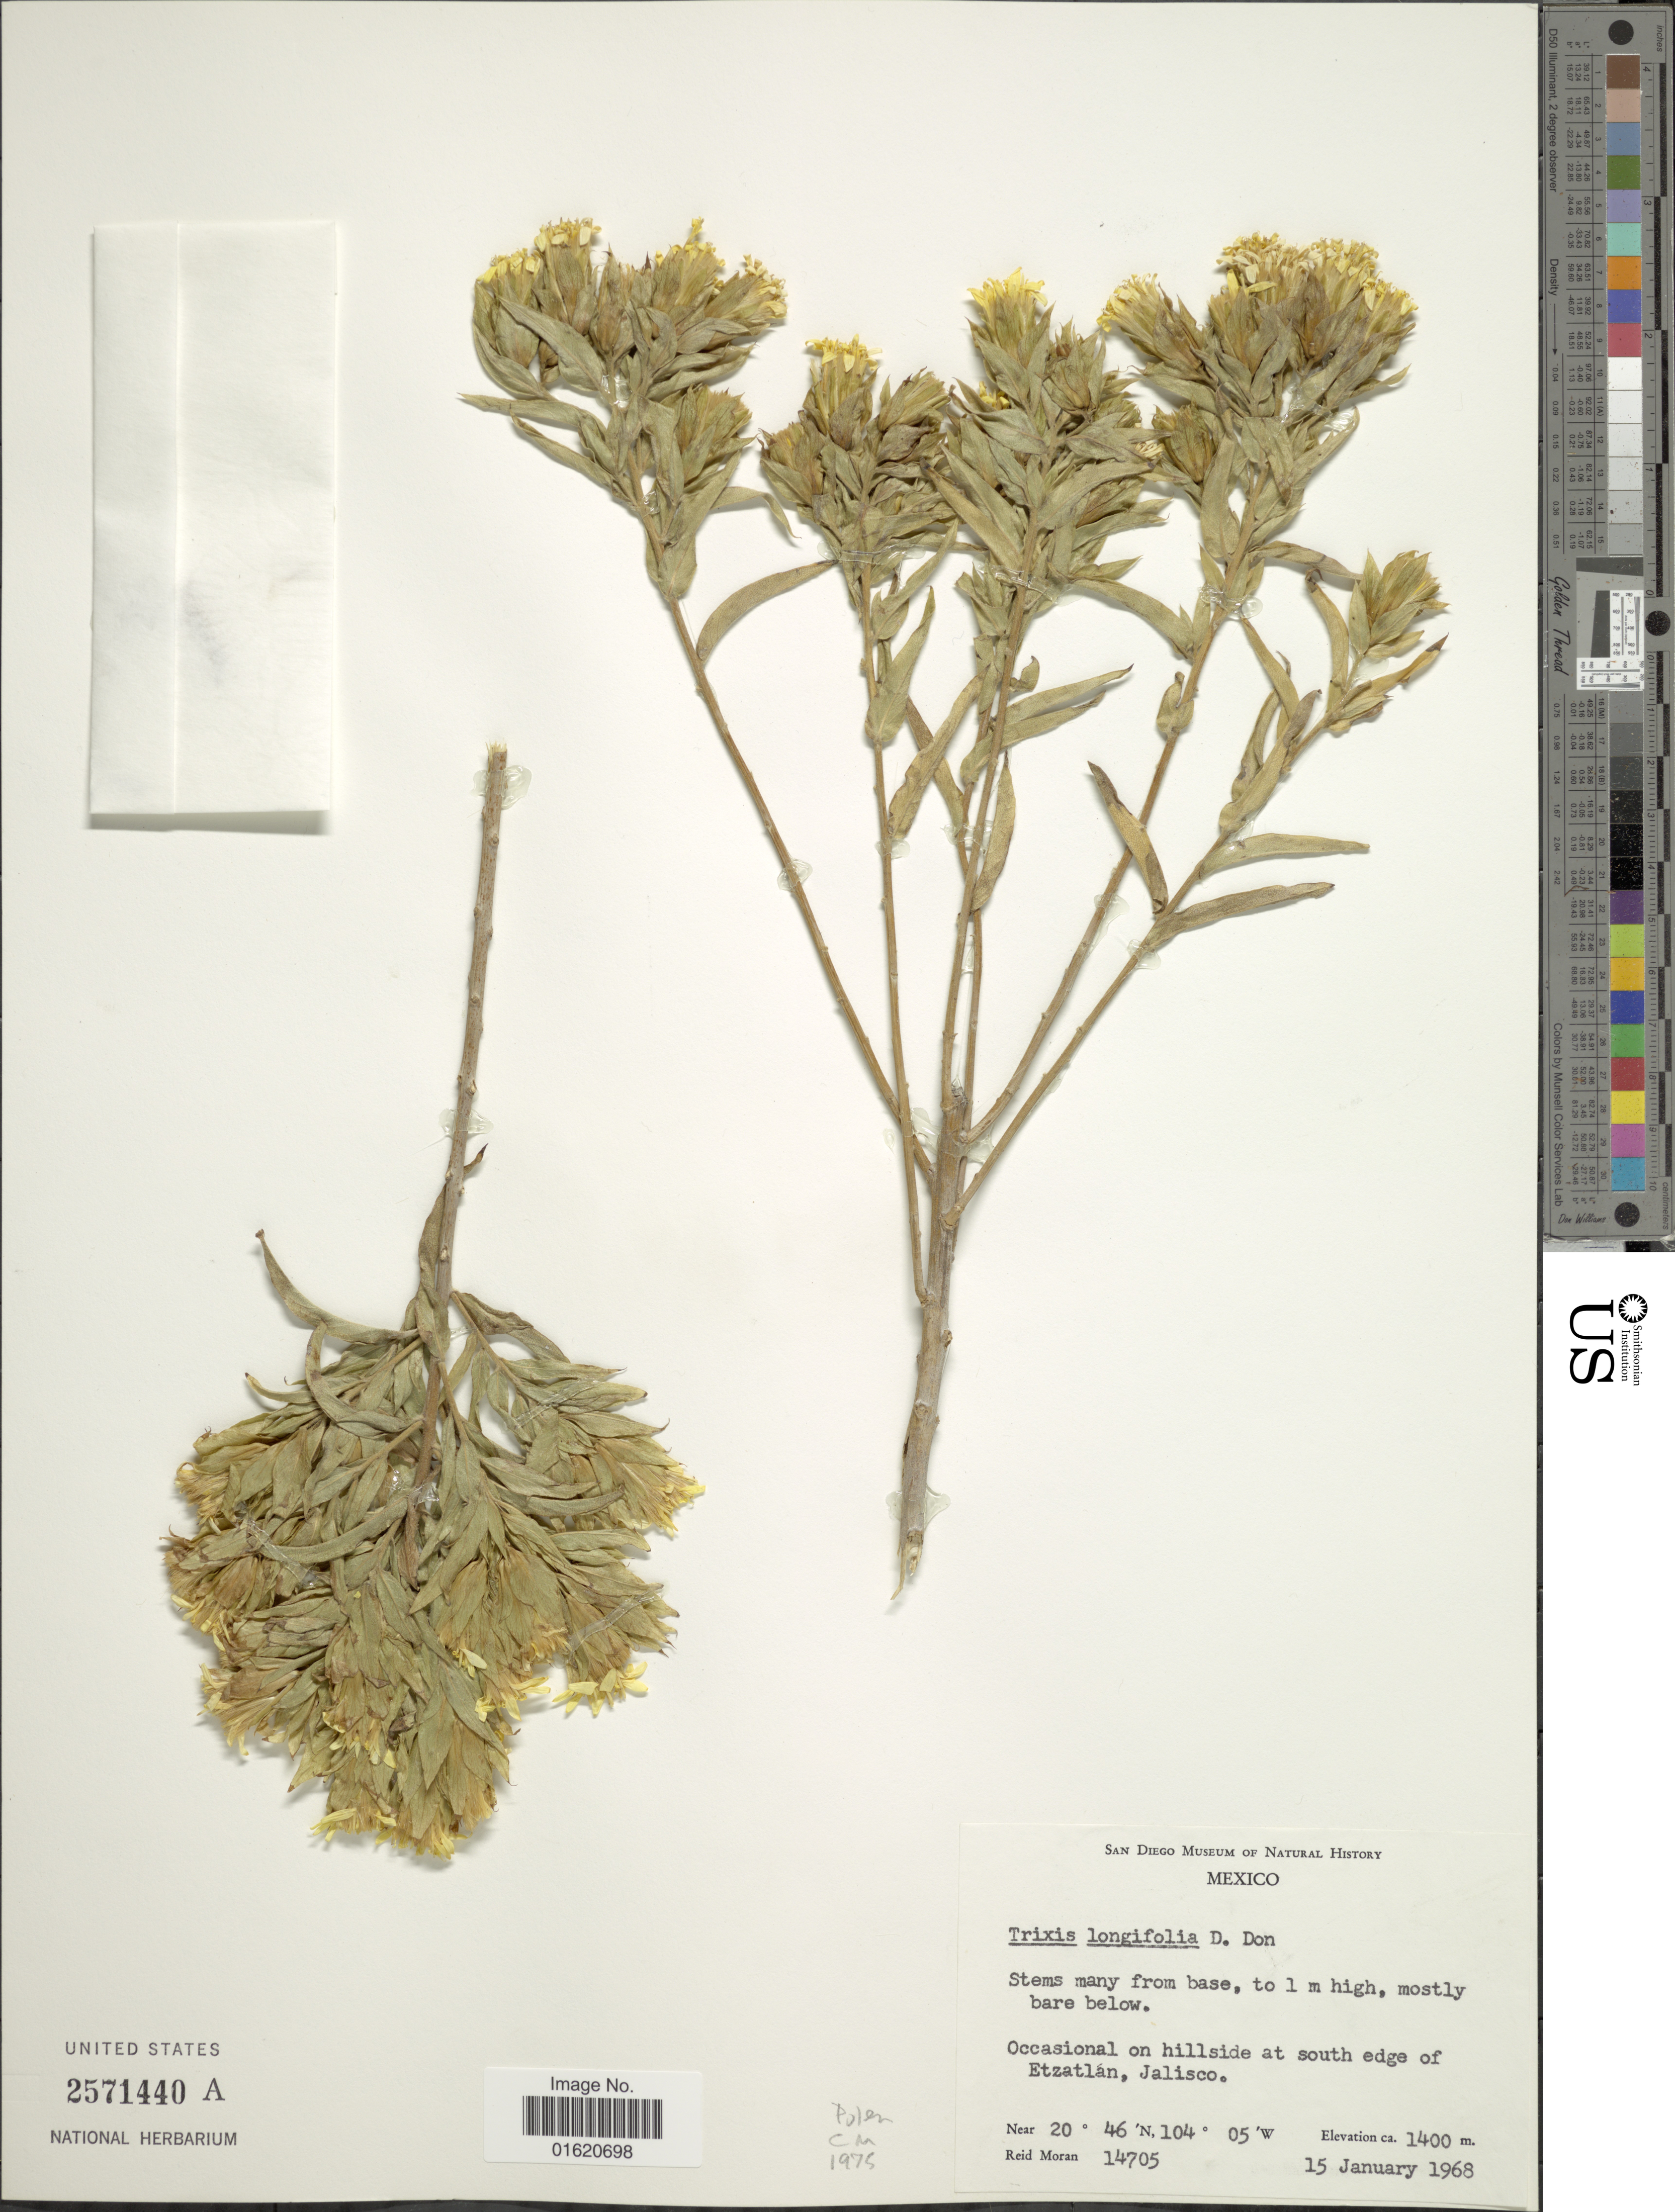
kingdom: Plantae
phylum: Tracheophyta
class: Magnoliopsida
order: Asterales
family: Asteraceae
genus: Trixis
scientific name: Trixis longifolia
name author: D. Don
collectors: R. V. Moran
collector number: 14705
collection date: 1968-01-15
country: Mexico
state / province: Jalisco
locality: Occasional on hillside at south edge of Etzatlán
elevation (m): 1400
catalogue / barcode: US 2571440A